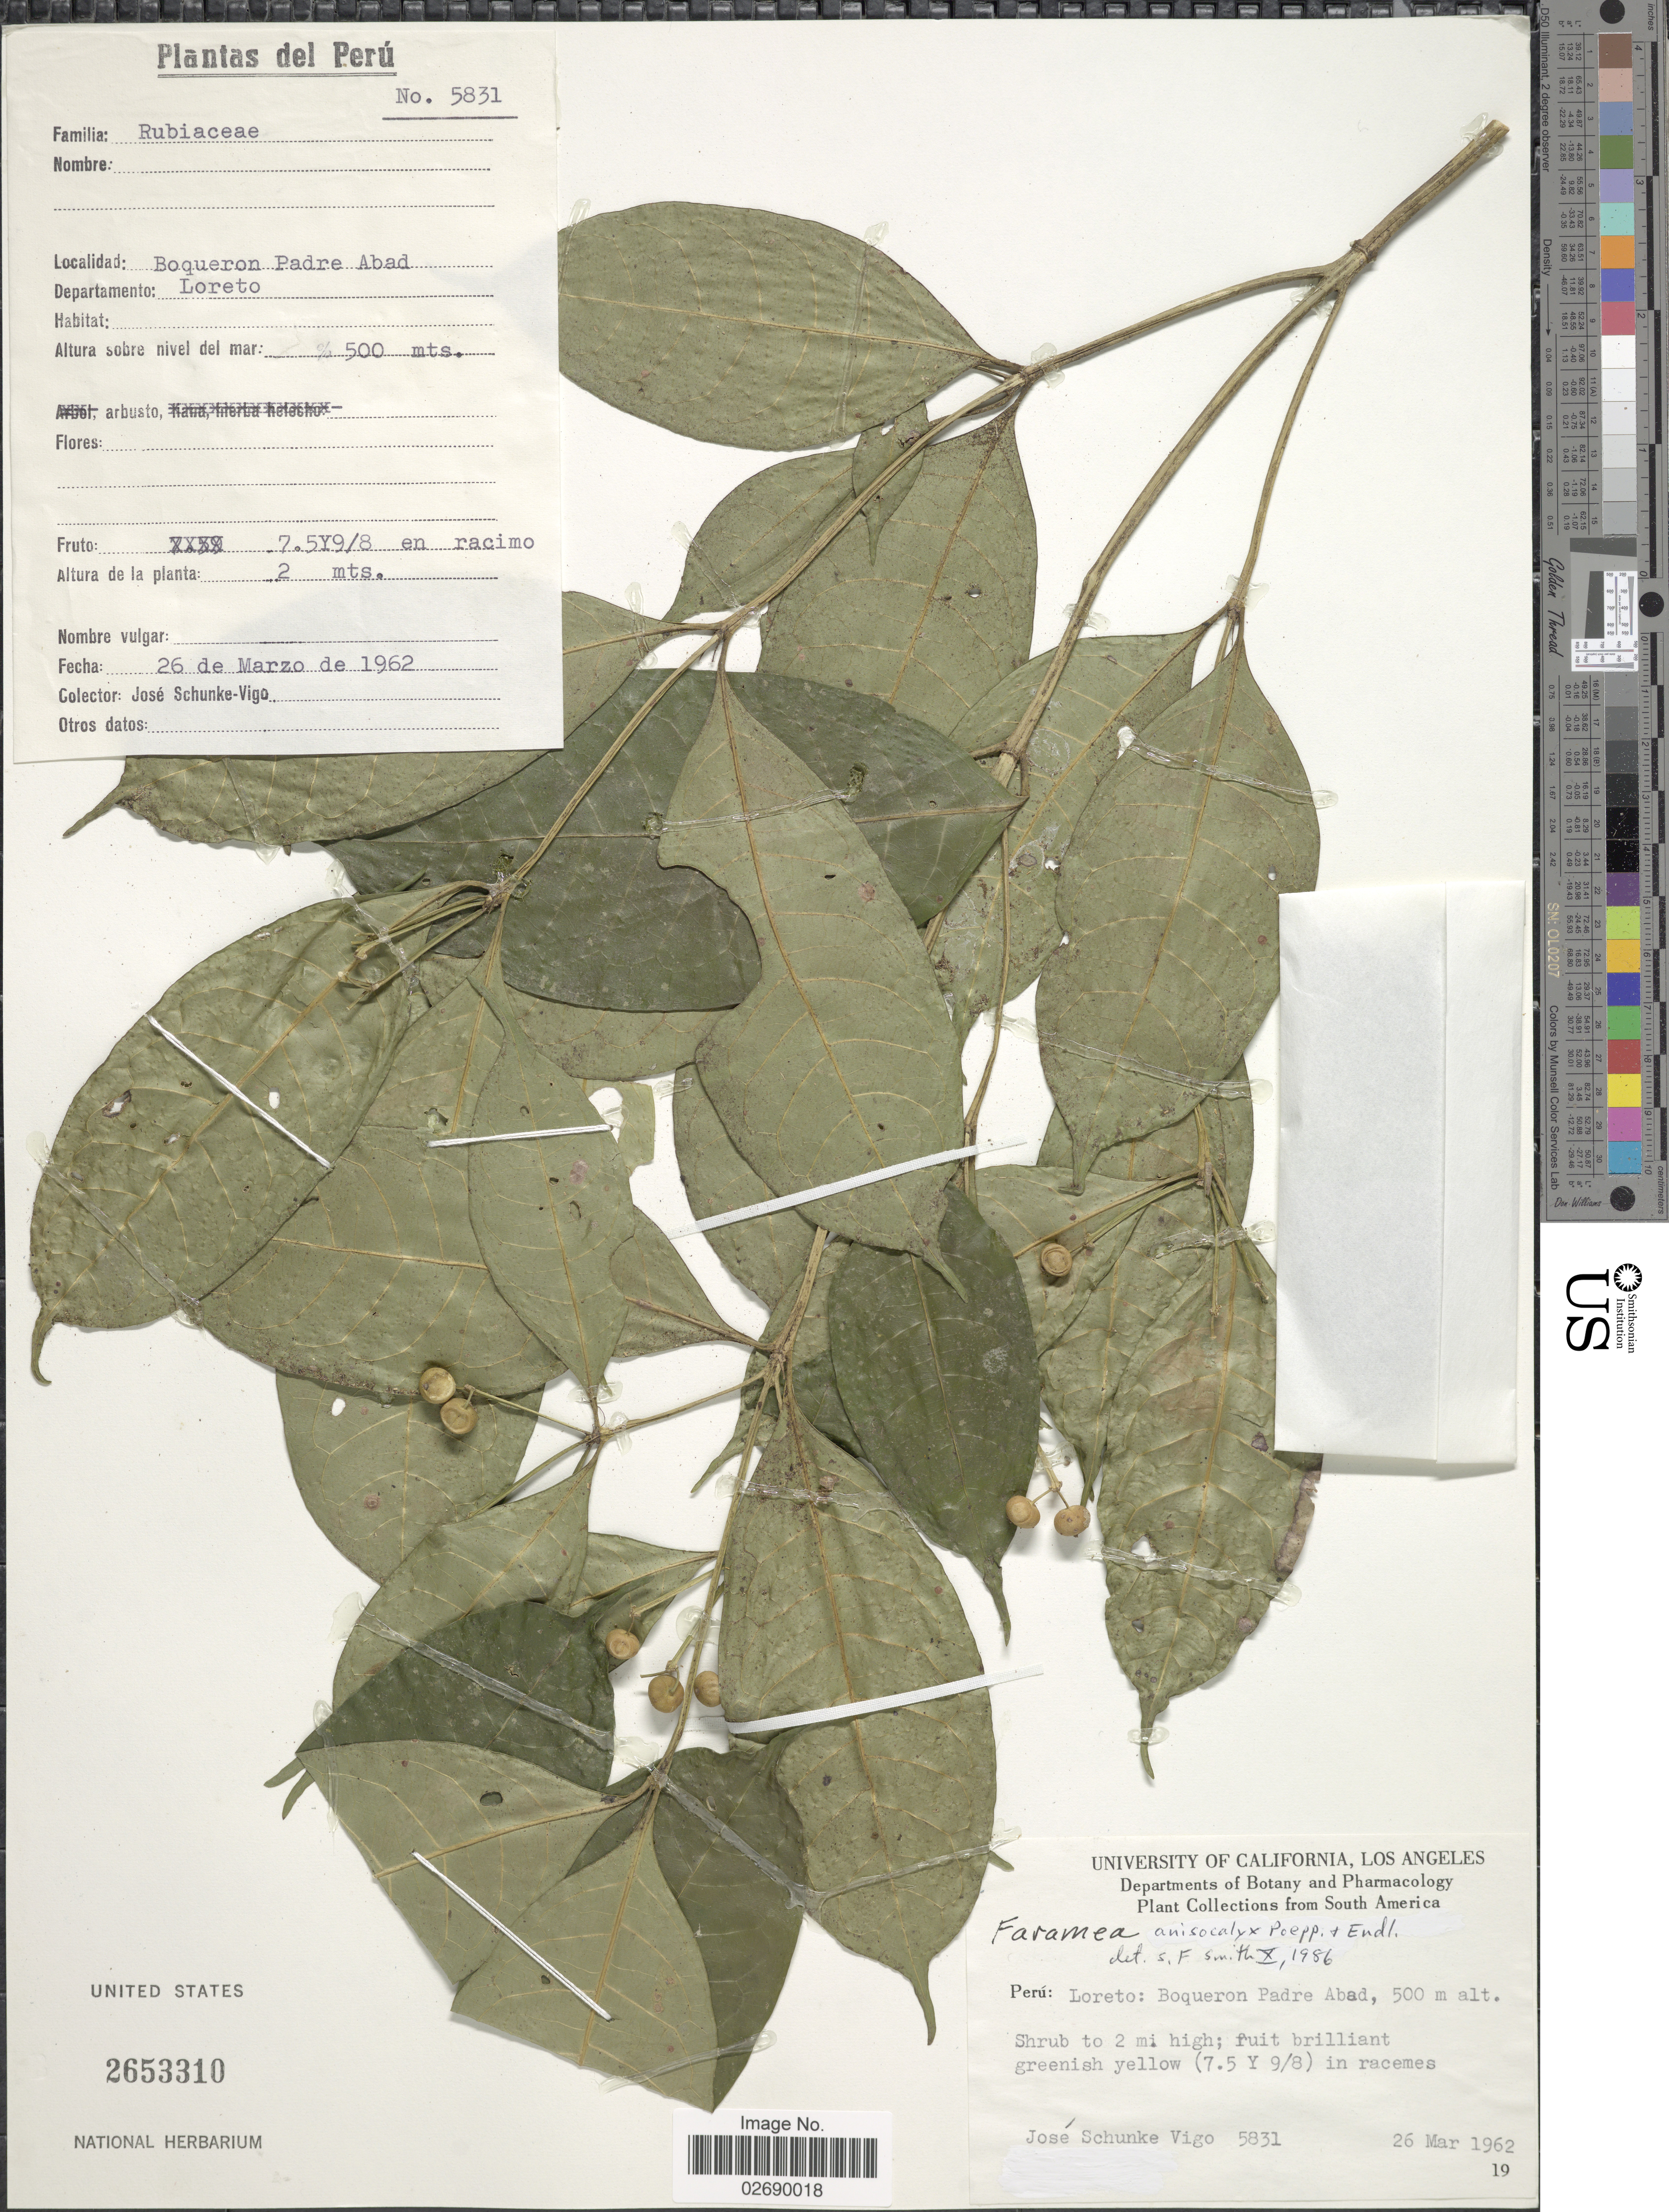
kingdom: Plantae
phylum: Tracheophyta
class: Magnoliopsida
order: Gentianales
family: Rubiaceae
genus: Faramea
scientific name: Faramea anisocalyx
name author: Poepp. & Endl.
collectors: J. Schunke Vigo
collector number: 5831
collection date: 1962-03-26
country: Peru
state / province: Loreto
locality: Boqueron Padre Abad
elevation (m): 500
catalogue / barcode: US 2653310